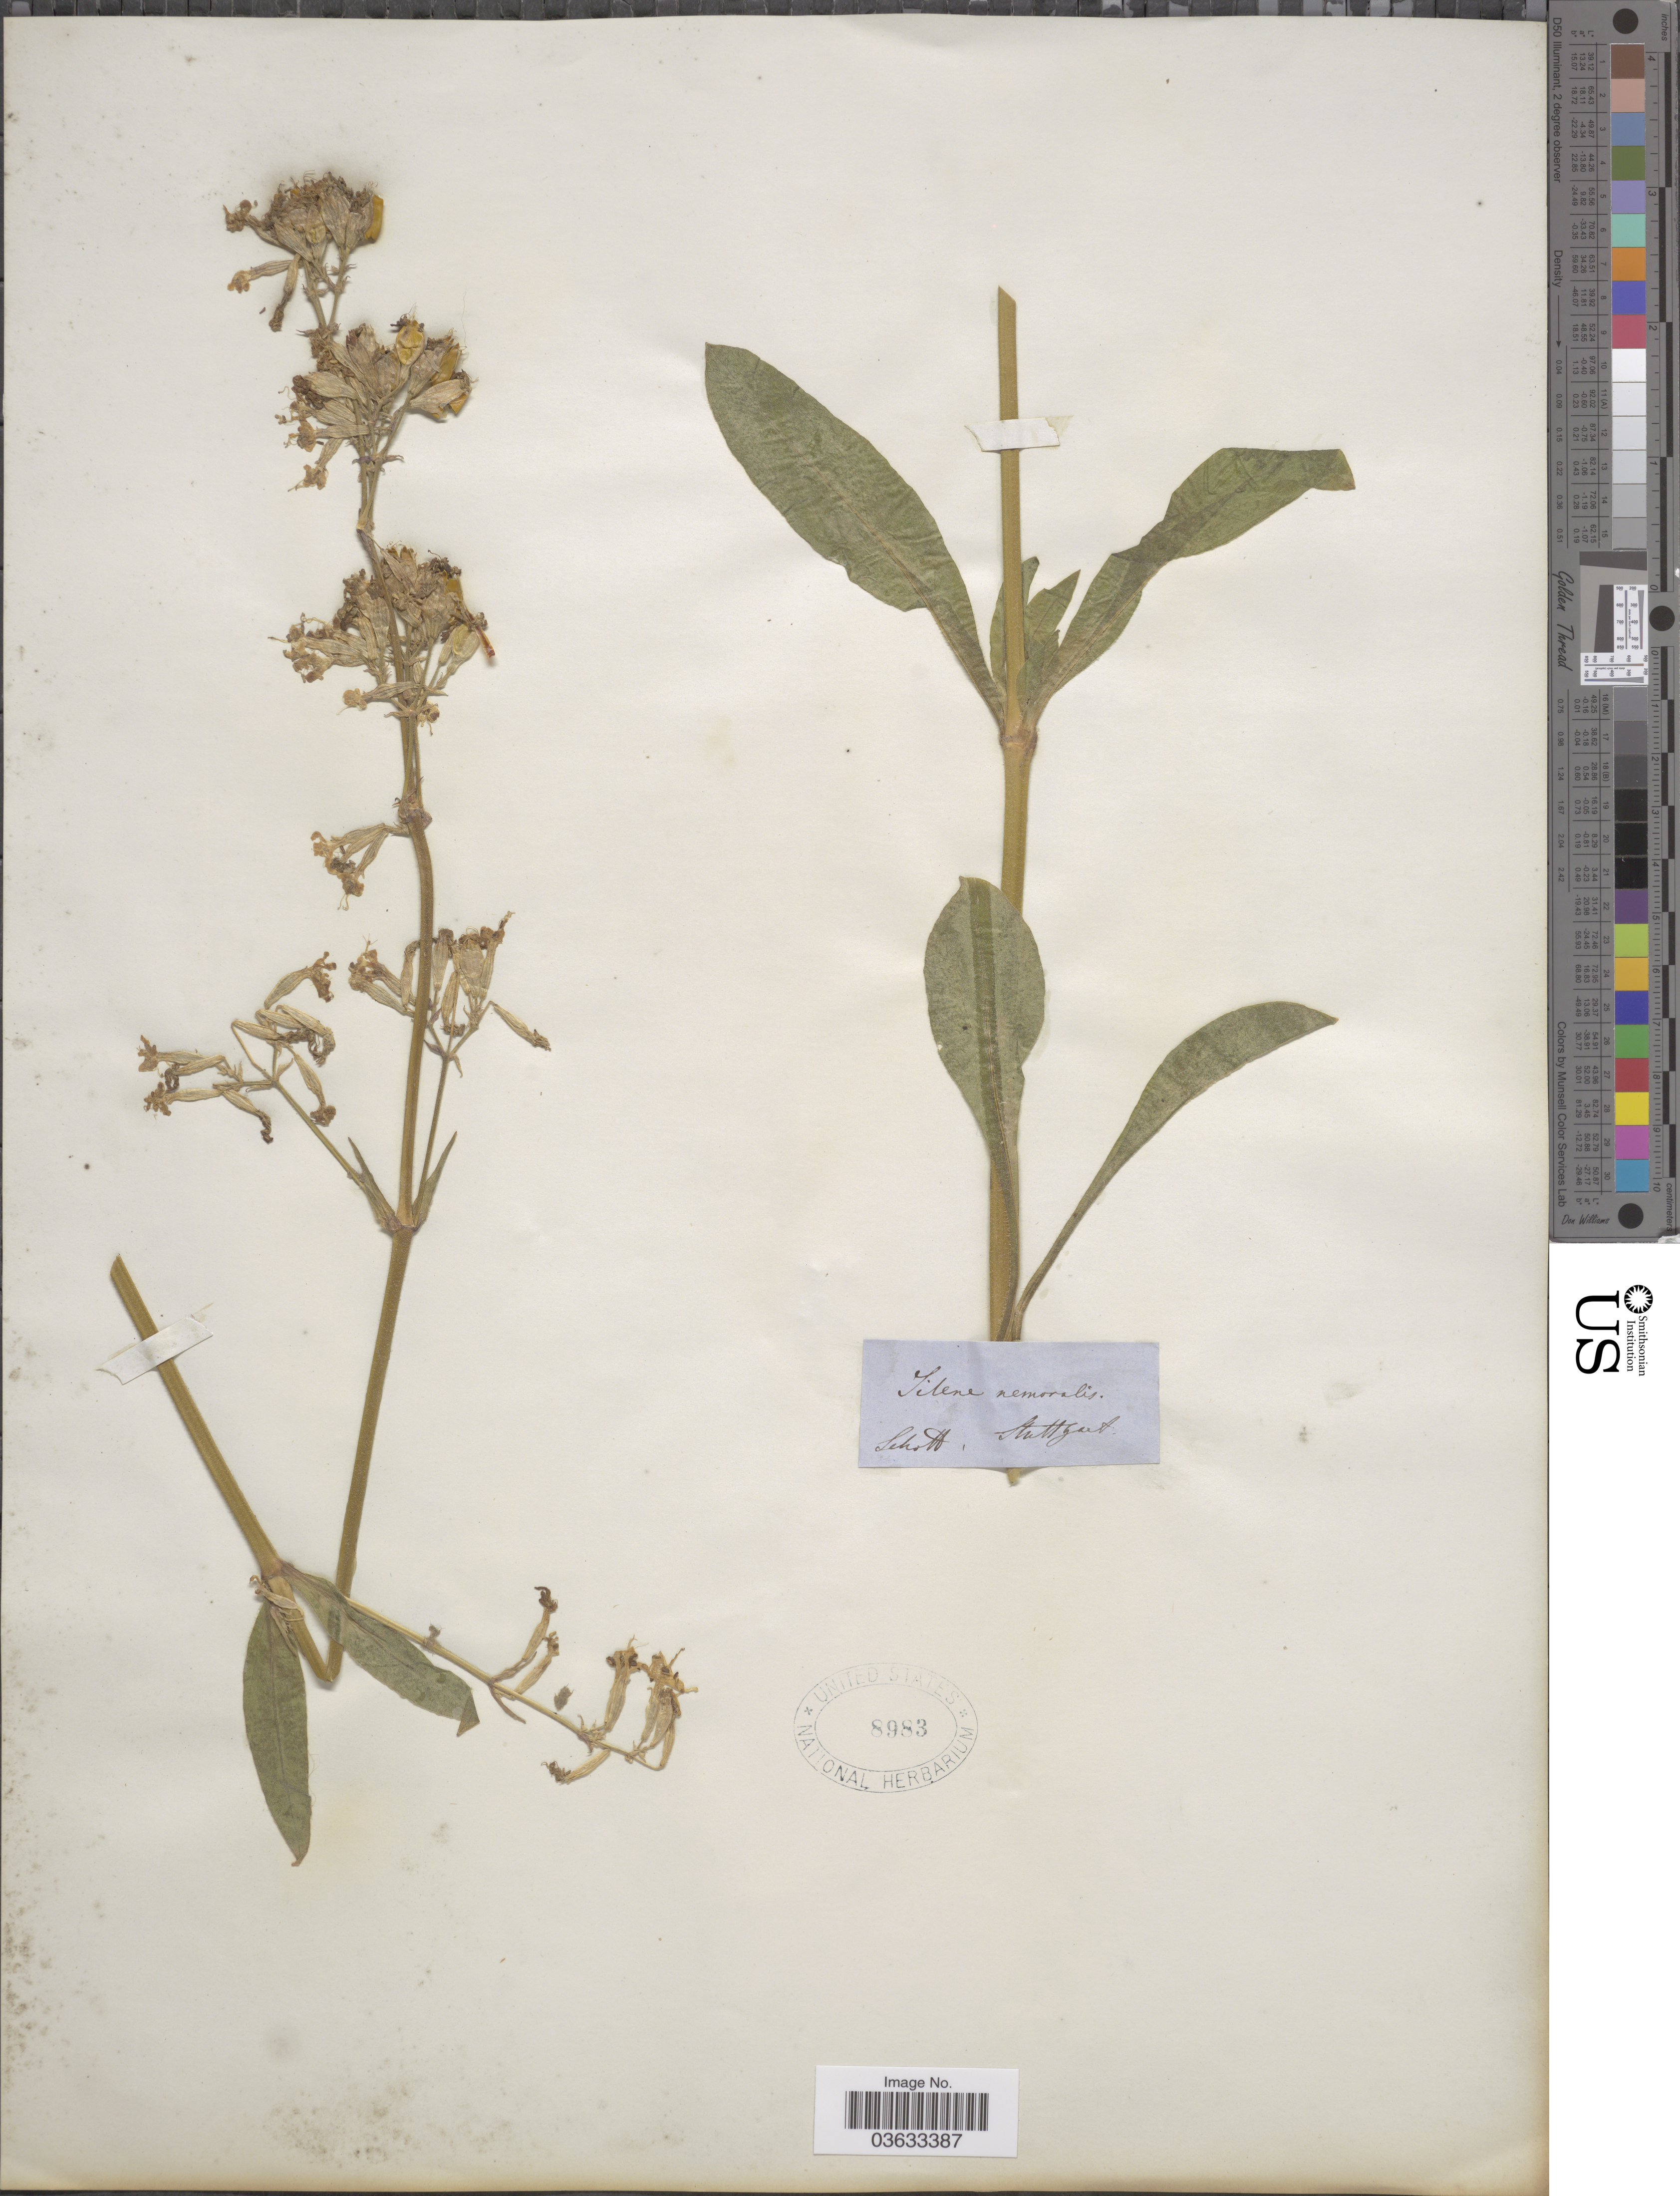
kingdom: Plantae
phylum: Tracheophyta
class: Magnoliopsida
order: Caryophyllales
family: Caryophyllaceae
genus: Silene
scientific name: Silene nemoralis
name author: Waldst. & Kit.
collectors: Schott, --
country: Germany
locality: Stuttgart.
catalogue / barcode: US 8983